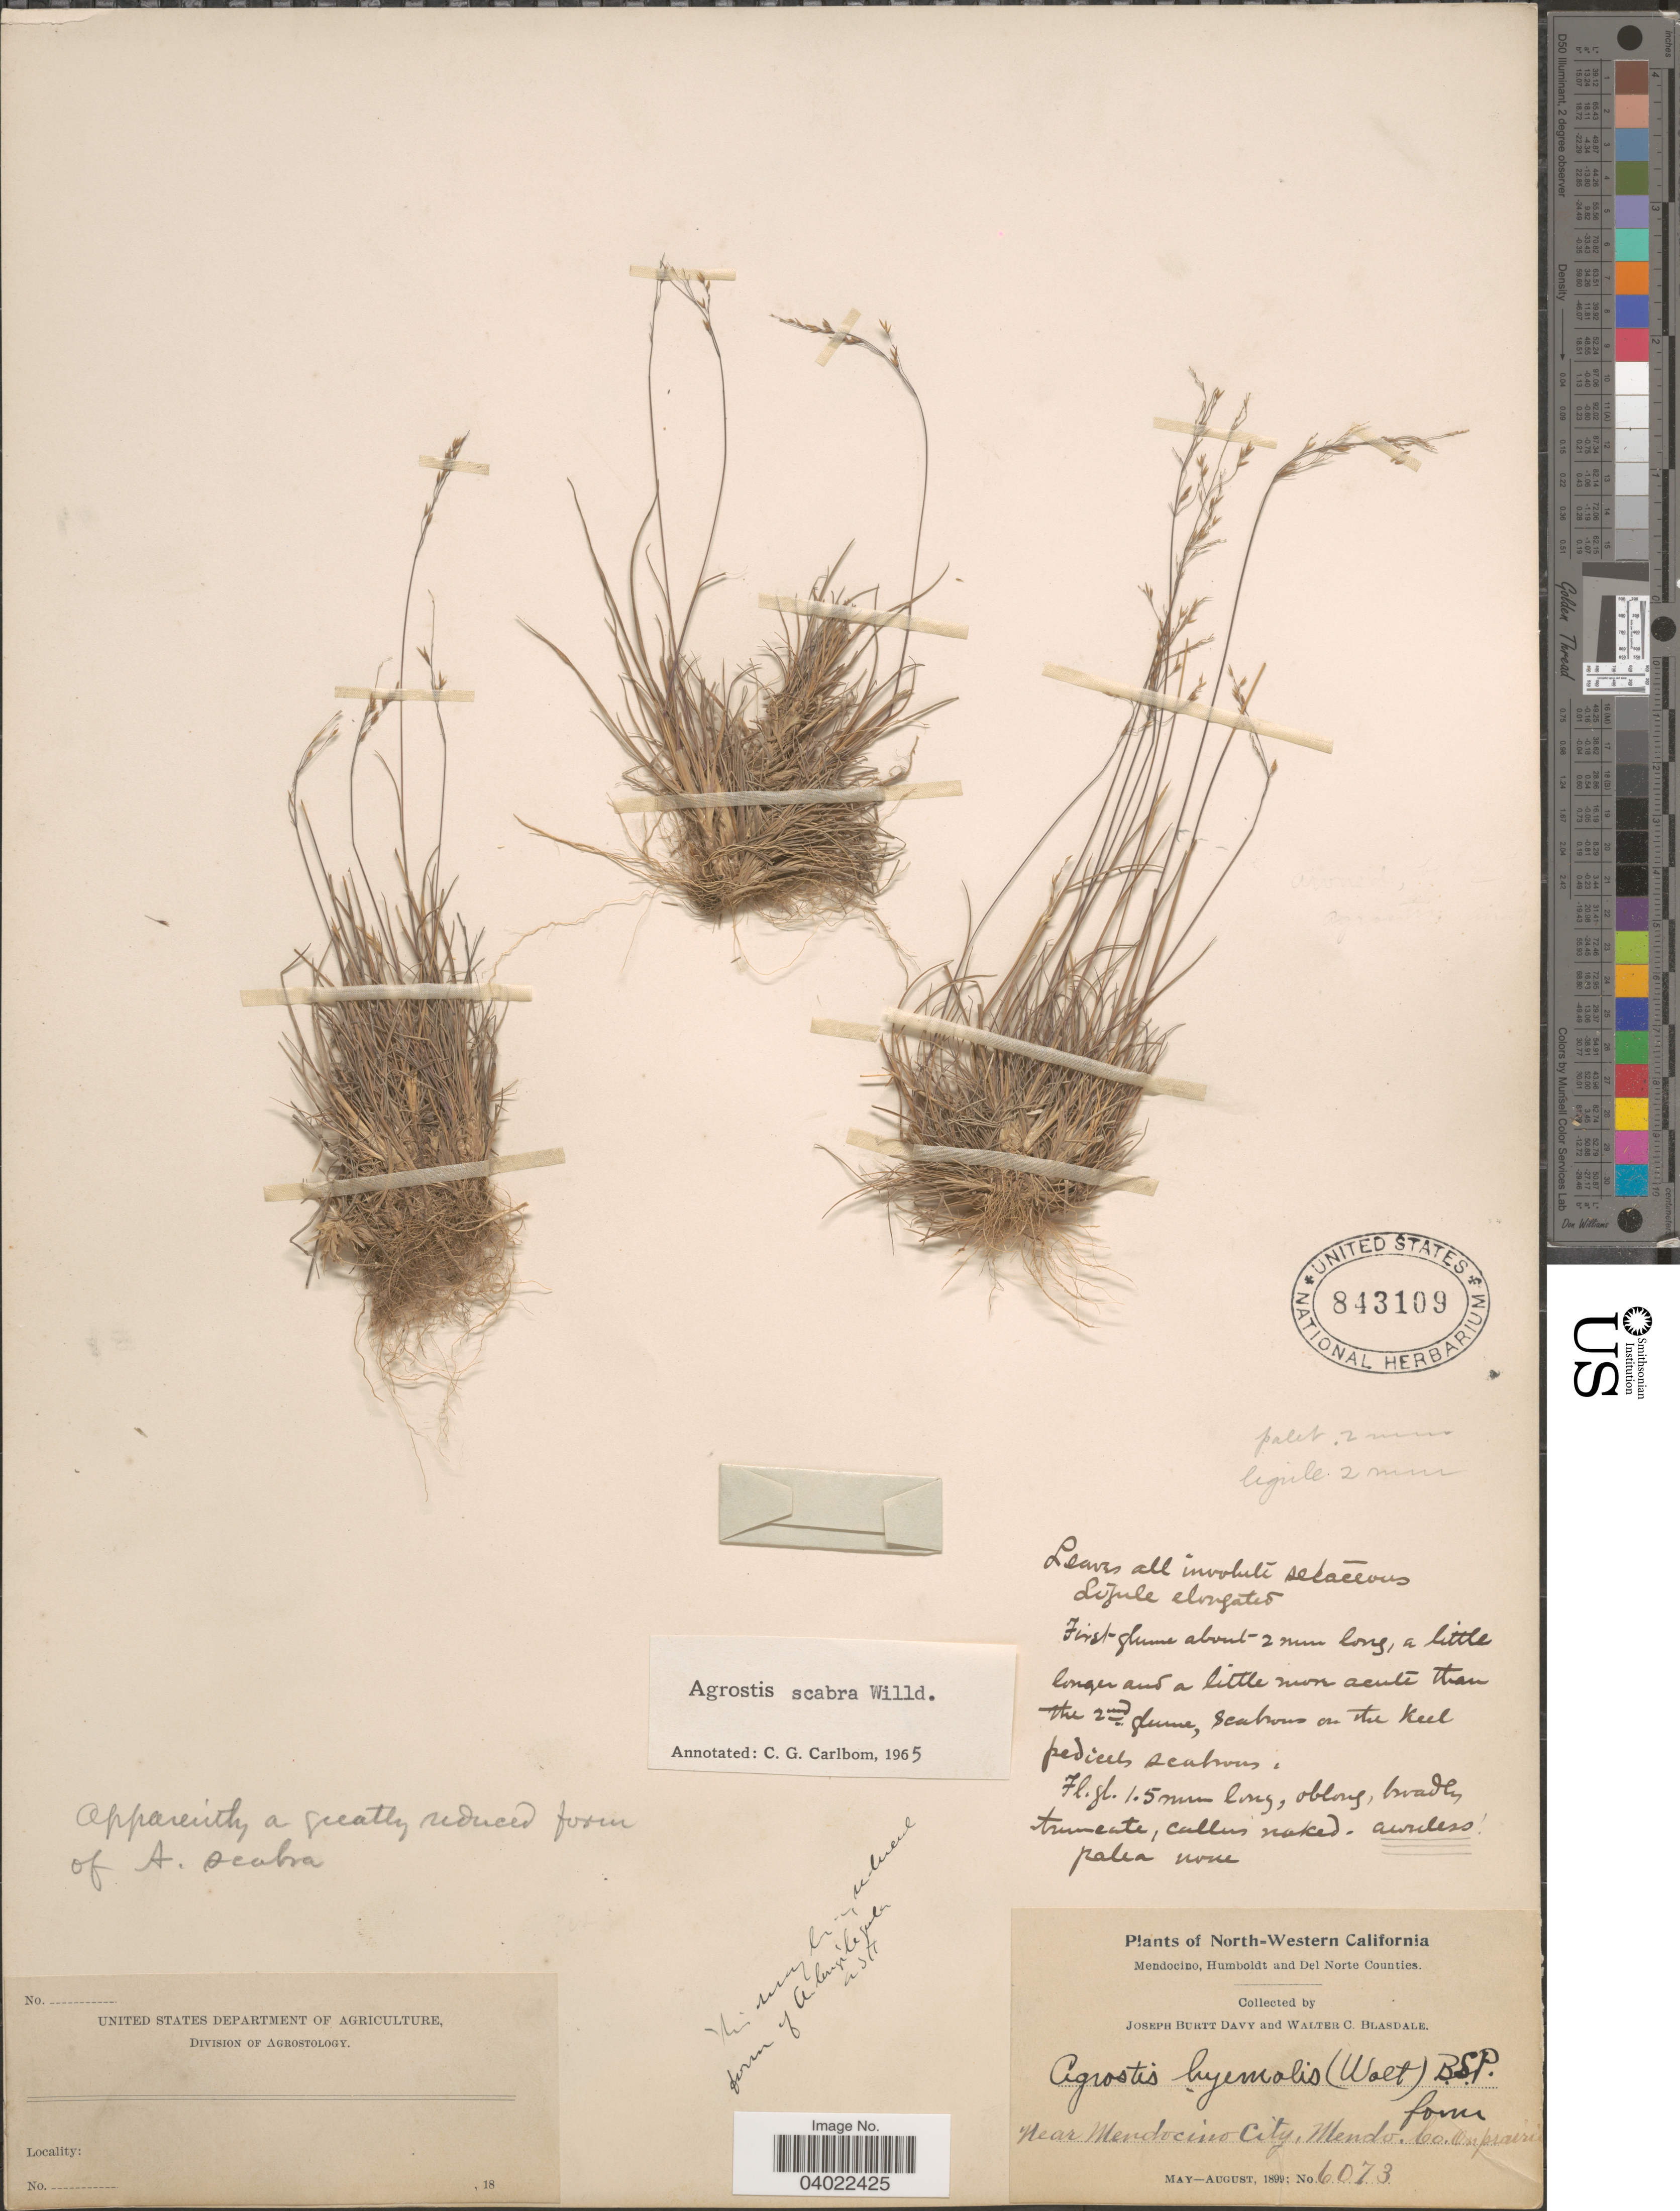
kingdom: Plantae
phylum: Tracheophyta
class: Liliopsida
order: Poales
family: Poaceae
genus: Agrostis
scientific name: Agrostis scabra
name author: Willd.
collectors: J. Burtt Davy & W. Blasdale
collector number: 6073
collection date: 1899-05/1899-08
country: United States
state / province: California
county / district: Mendocino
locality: North-Western California. Near Mendocino City, Mendo. Co.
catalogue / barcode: US 843109